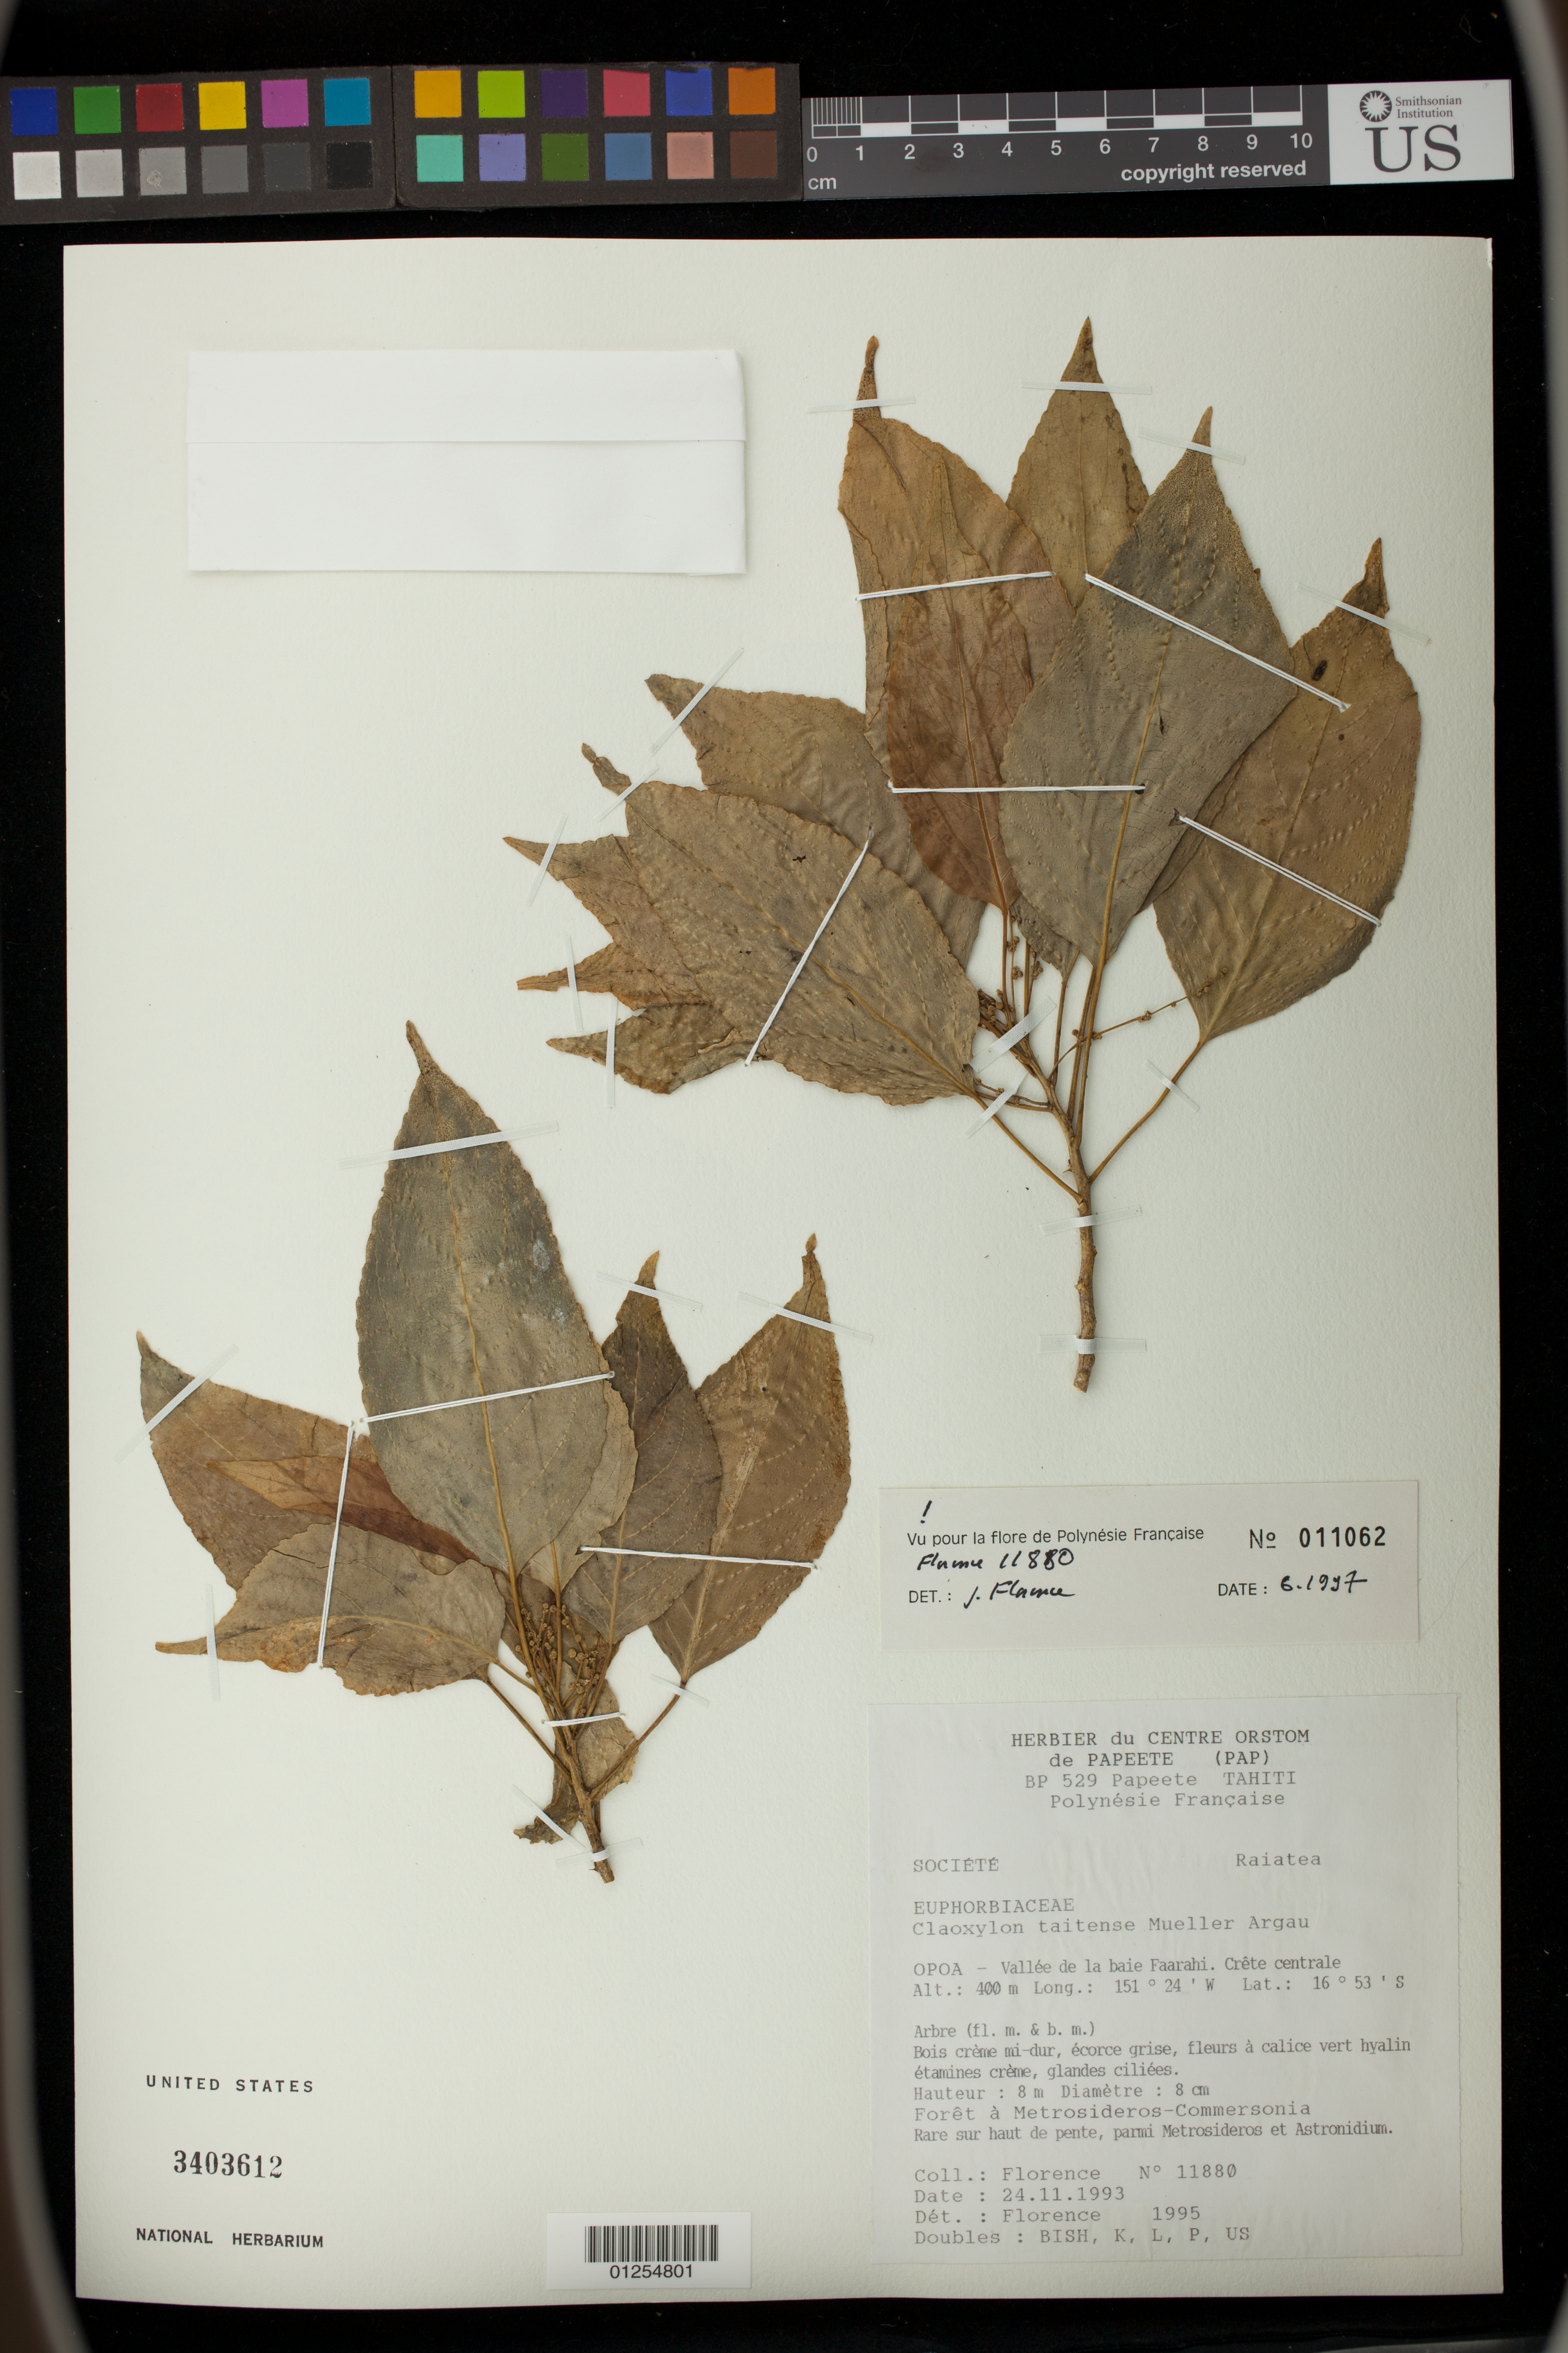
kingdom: Plantae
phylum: Tracheophyta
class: Magnoliopsida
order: Malpighiales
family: Euphorbiaceae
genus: Claoxylon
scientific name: Claoxylon taitense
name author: Müll. Arg.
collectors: -. Florence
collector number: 11880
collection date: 1993-11-24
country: French Polynesia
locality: Valle de la baie Faarahi. Crete centrale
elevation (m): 400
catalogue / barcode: US 3403612